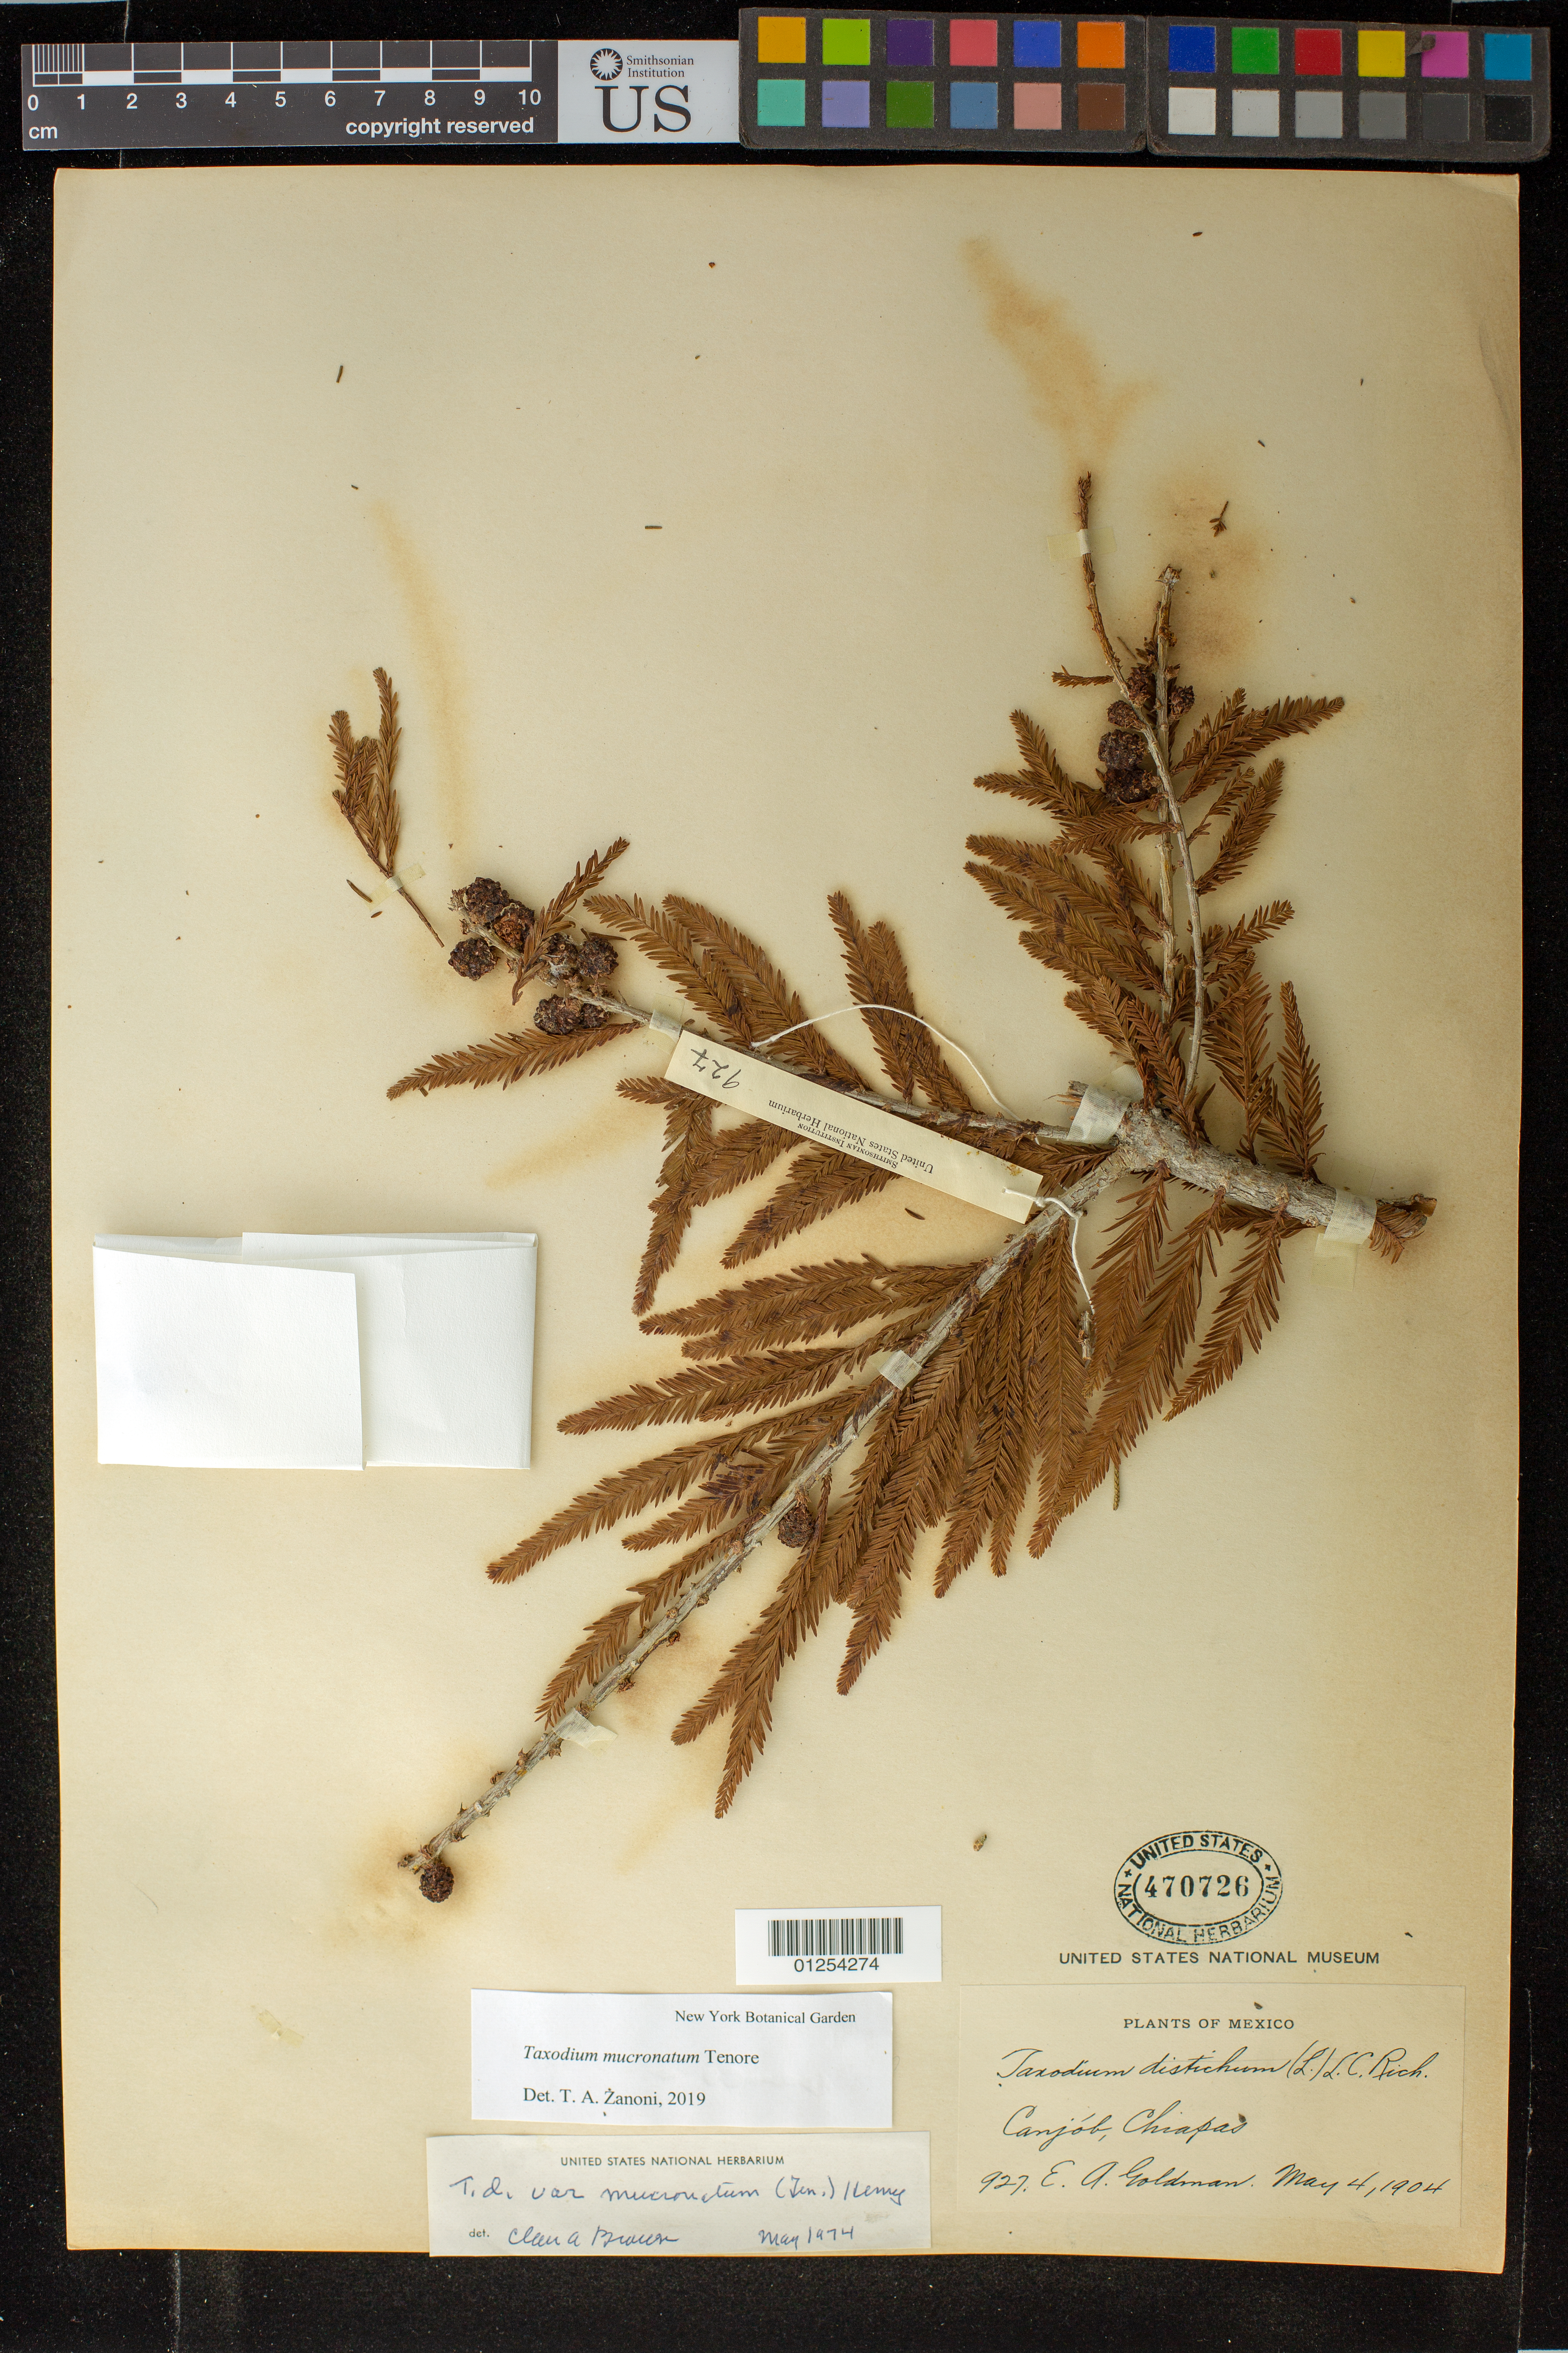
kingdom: Plantae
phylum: Tracheophyta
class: Pinopsida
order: Pinales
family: Cupressaceae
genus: Taxodium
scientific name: Taxodium mucronatum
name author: Ten.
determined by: Zanoni, T. A., (NY), New York Botanical Garden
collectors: E. A. Goldman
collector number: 927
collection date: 1904-05-04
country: Mexico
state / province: Chiapas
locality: Canjob.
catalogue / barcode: US 470726